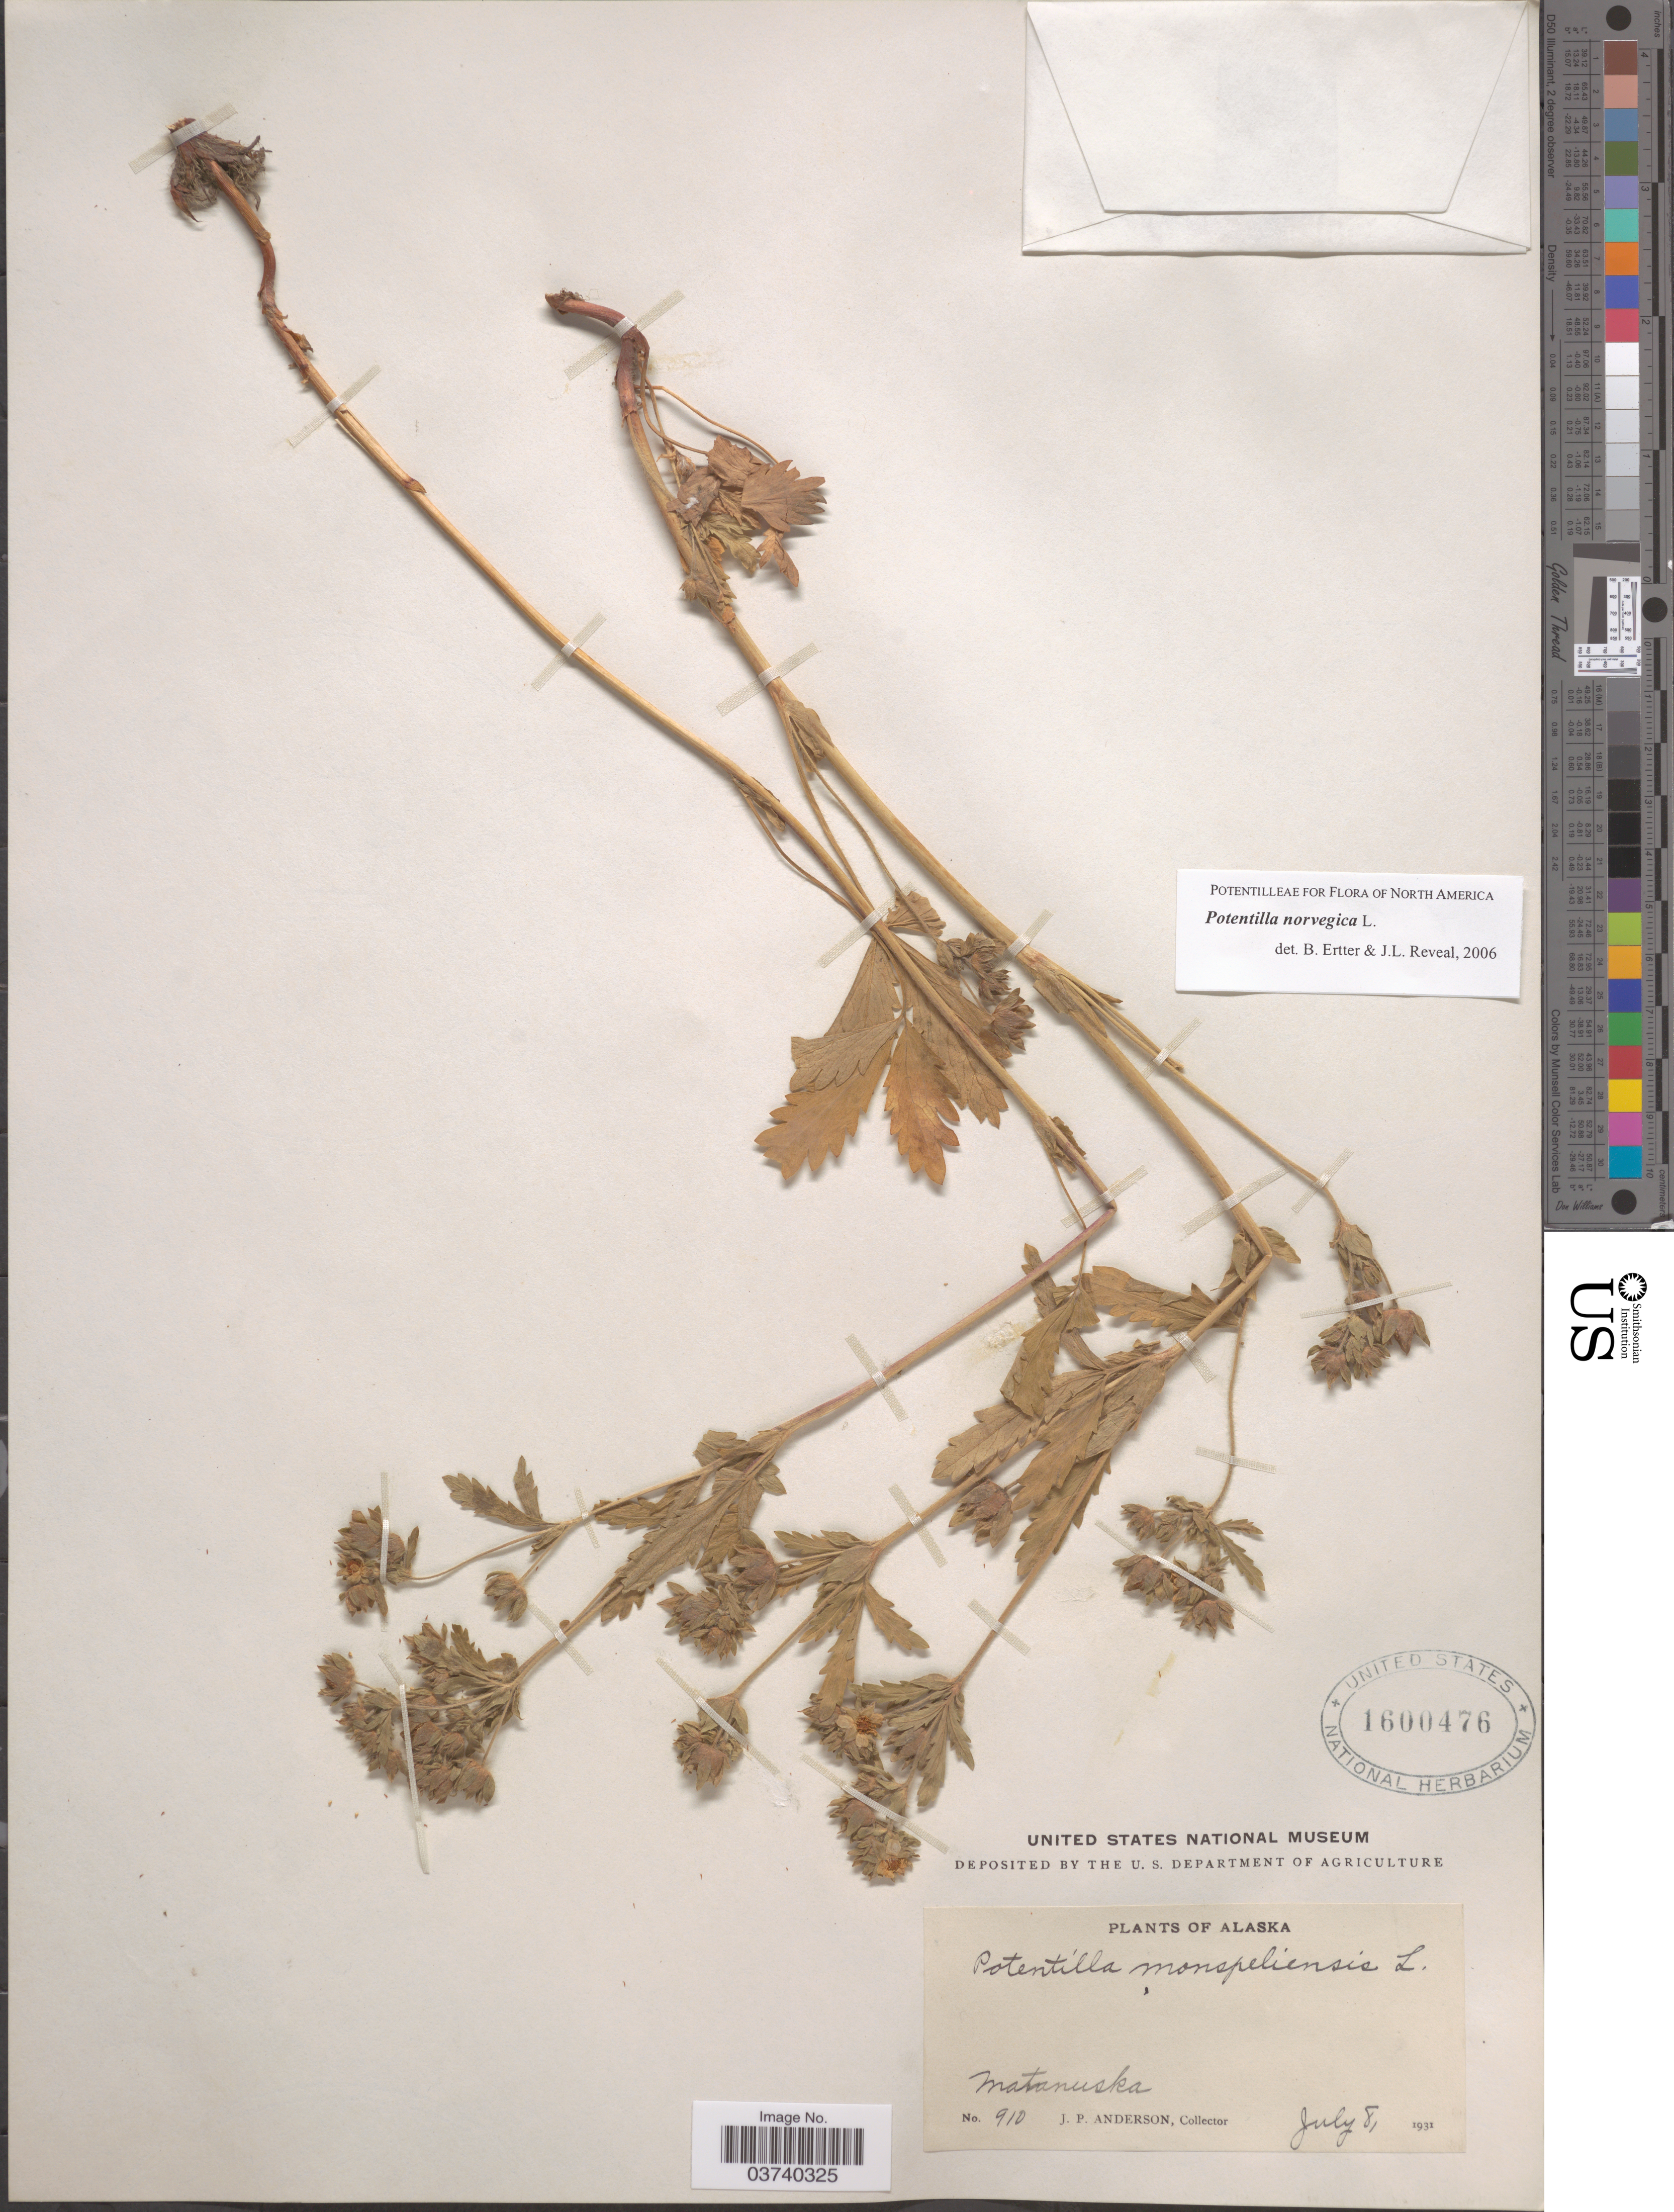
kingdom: Plantae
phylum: Tracheophyta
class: Magnoliopsida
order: Rosales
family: Rosaceae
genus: Potentilla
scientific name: Potentilla norvegica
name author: L.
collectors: J. P. Anderson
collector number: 910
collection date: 1931-07-08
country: United States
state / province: Alaska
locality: Matanuska.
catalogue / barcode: US 1600476